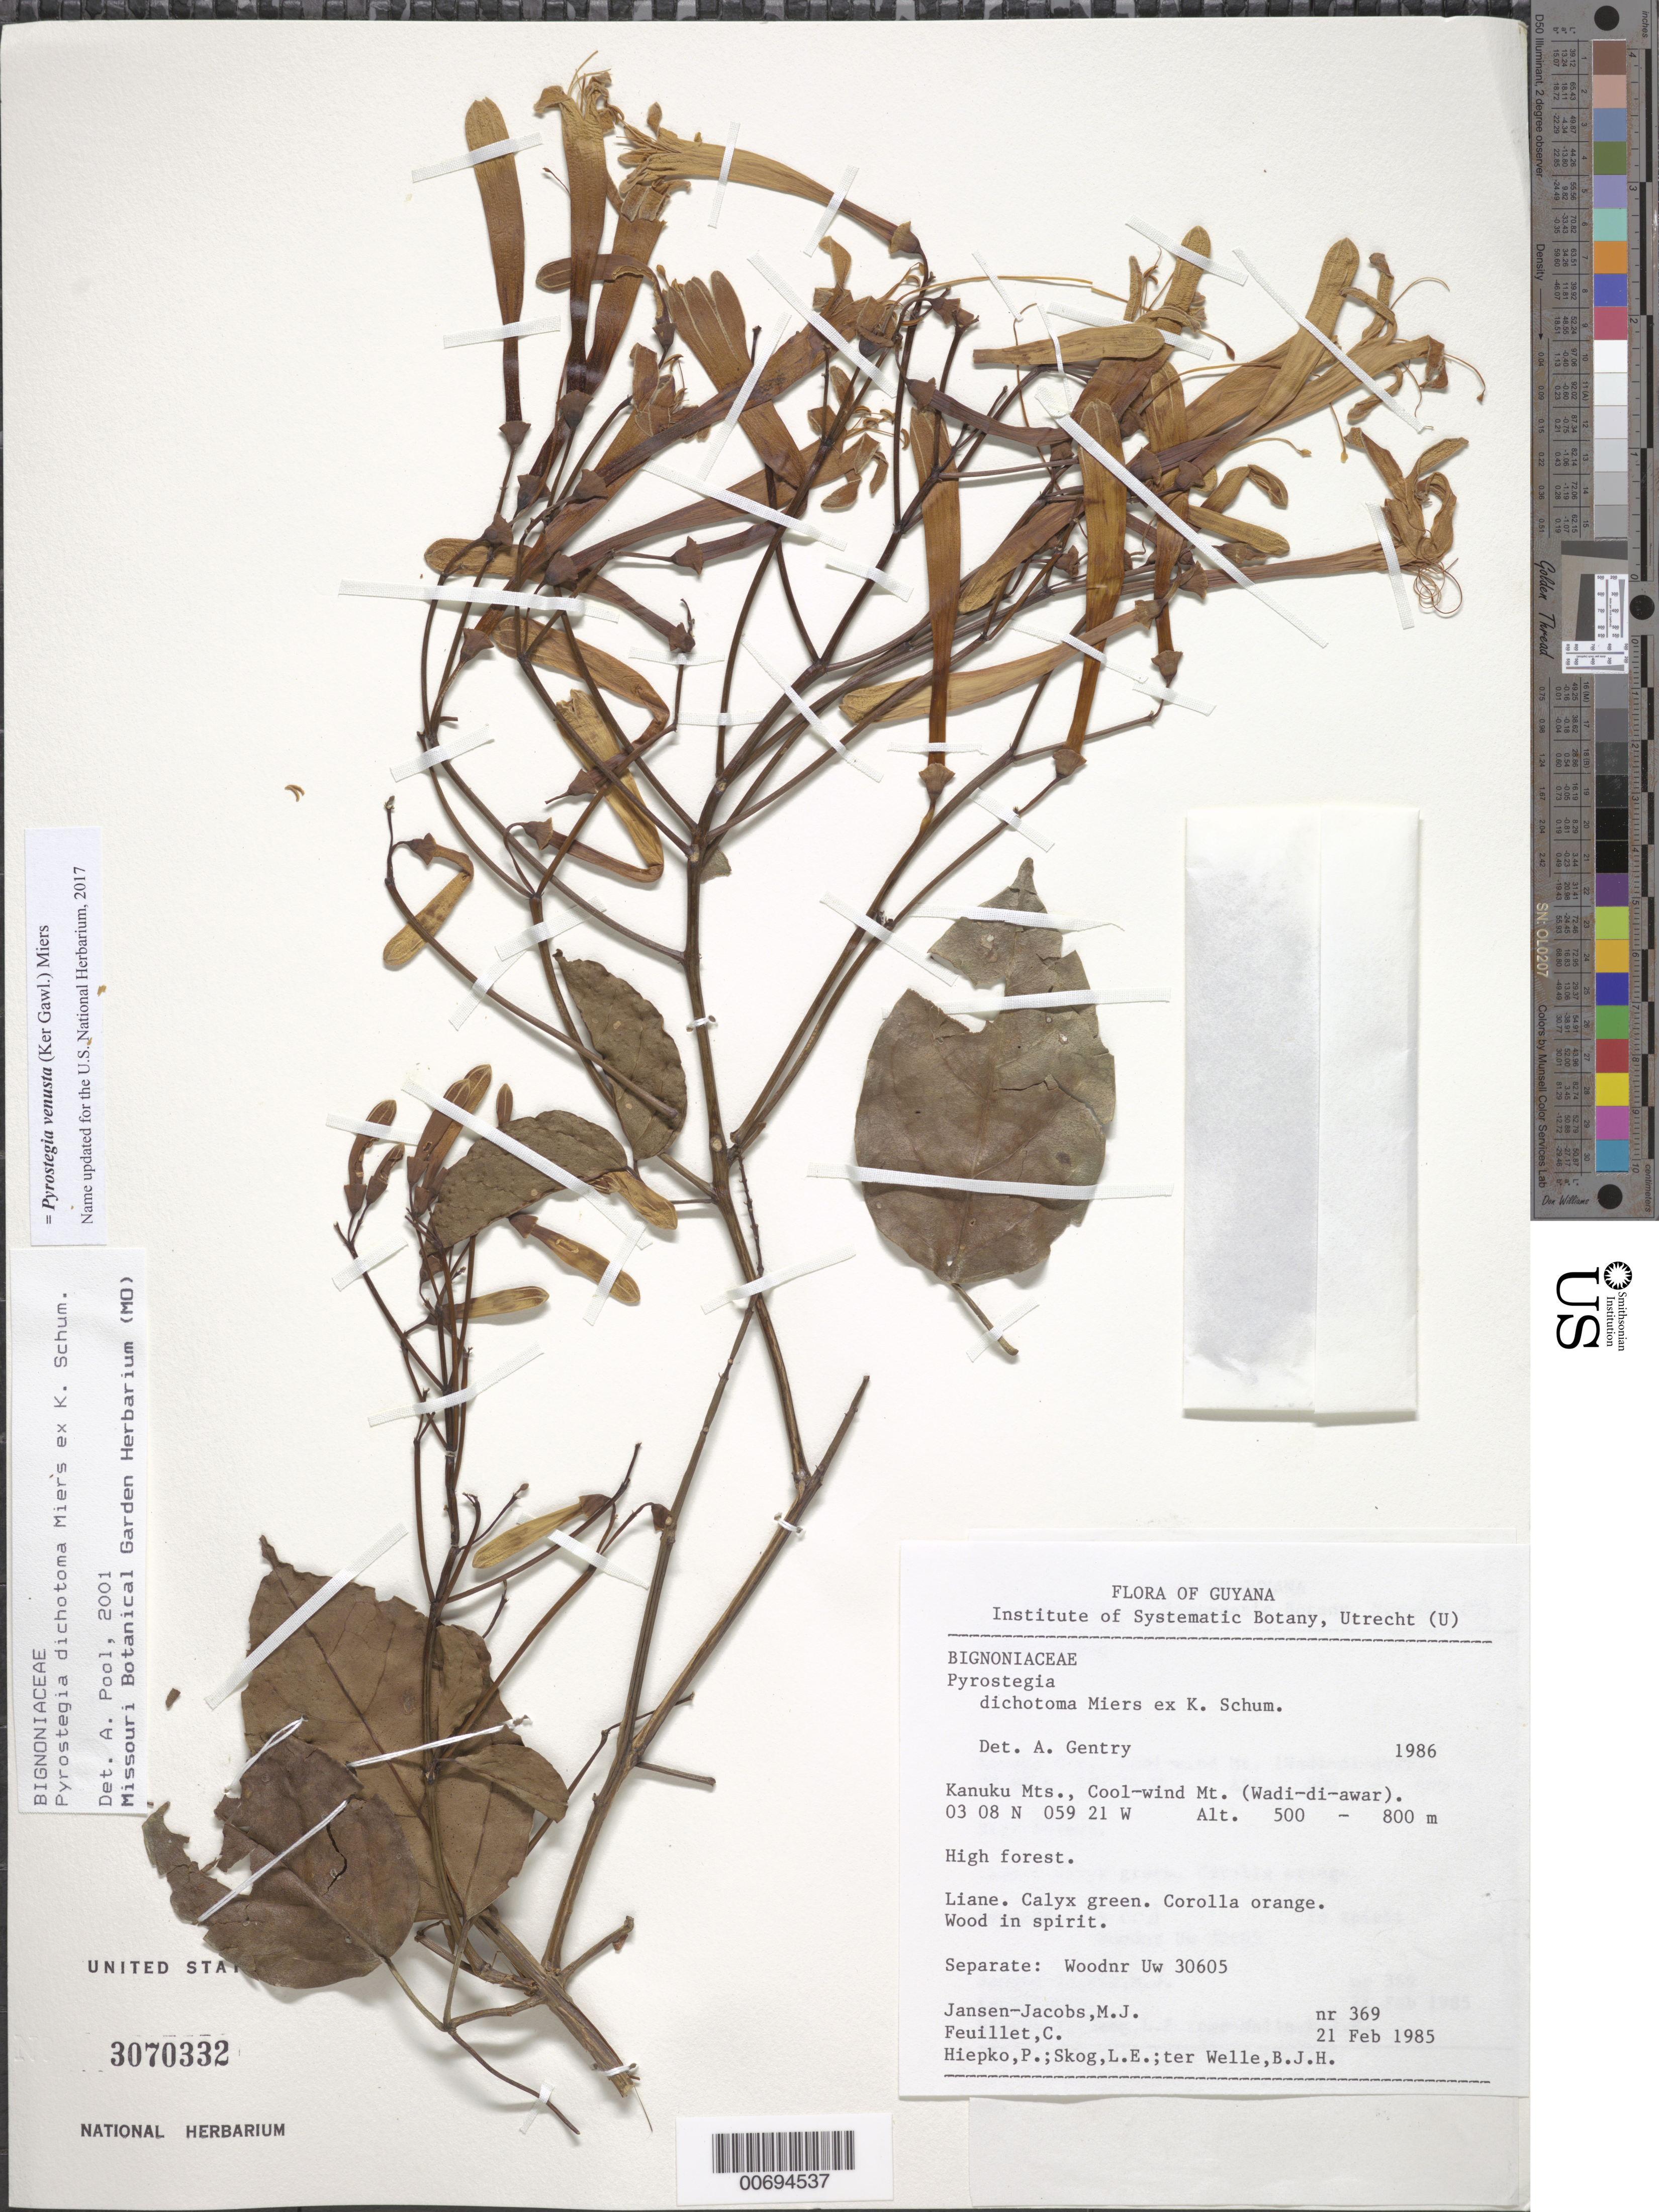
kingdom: Plantae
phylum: Tracheophyta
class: Magnoliopsida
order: Lamiales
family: Bignoniaceae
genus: Pyrostegia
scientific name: Pyrostegia venusta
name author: (Ker Gawl.) Miers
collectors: M. J. Jansen-Jacobs, C. Feuillet, P. H. Hiepko, L. E. Skog & B. Welle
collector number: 369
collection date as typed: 21-Feb-85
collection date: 1985-02-21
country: Guyana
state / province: U. Takutu-U. Essequibo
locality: Kanuku Mts., Cool-wind Mt. (Wadi-di-awar)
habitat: High forest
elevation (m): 500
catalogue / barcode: US 3070332